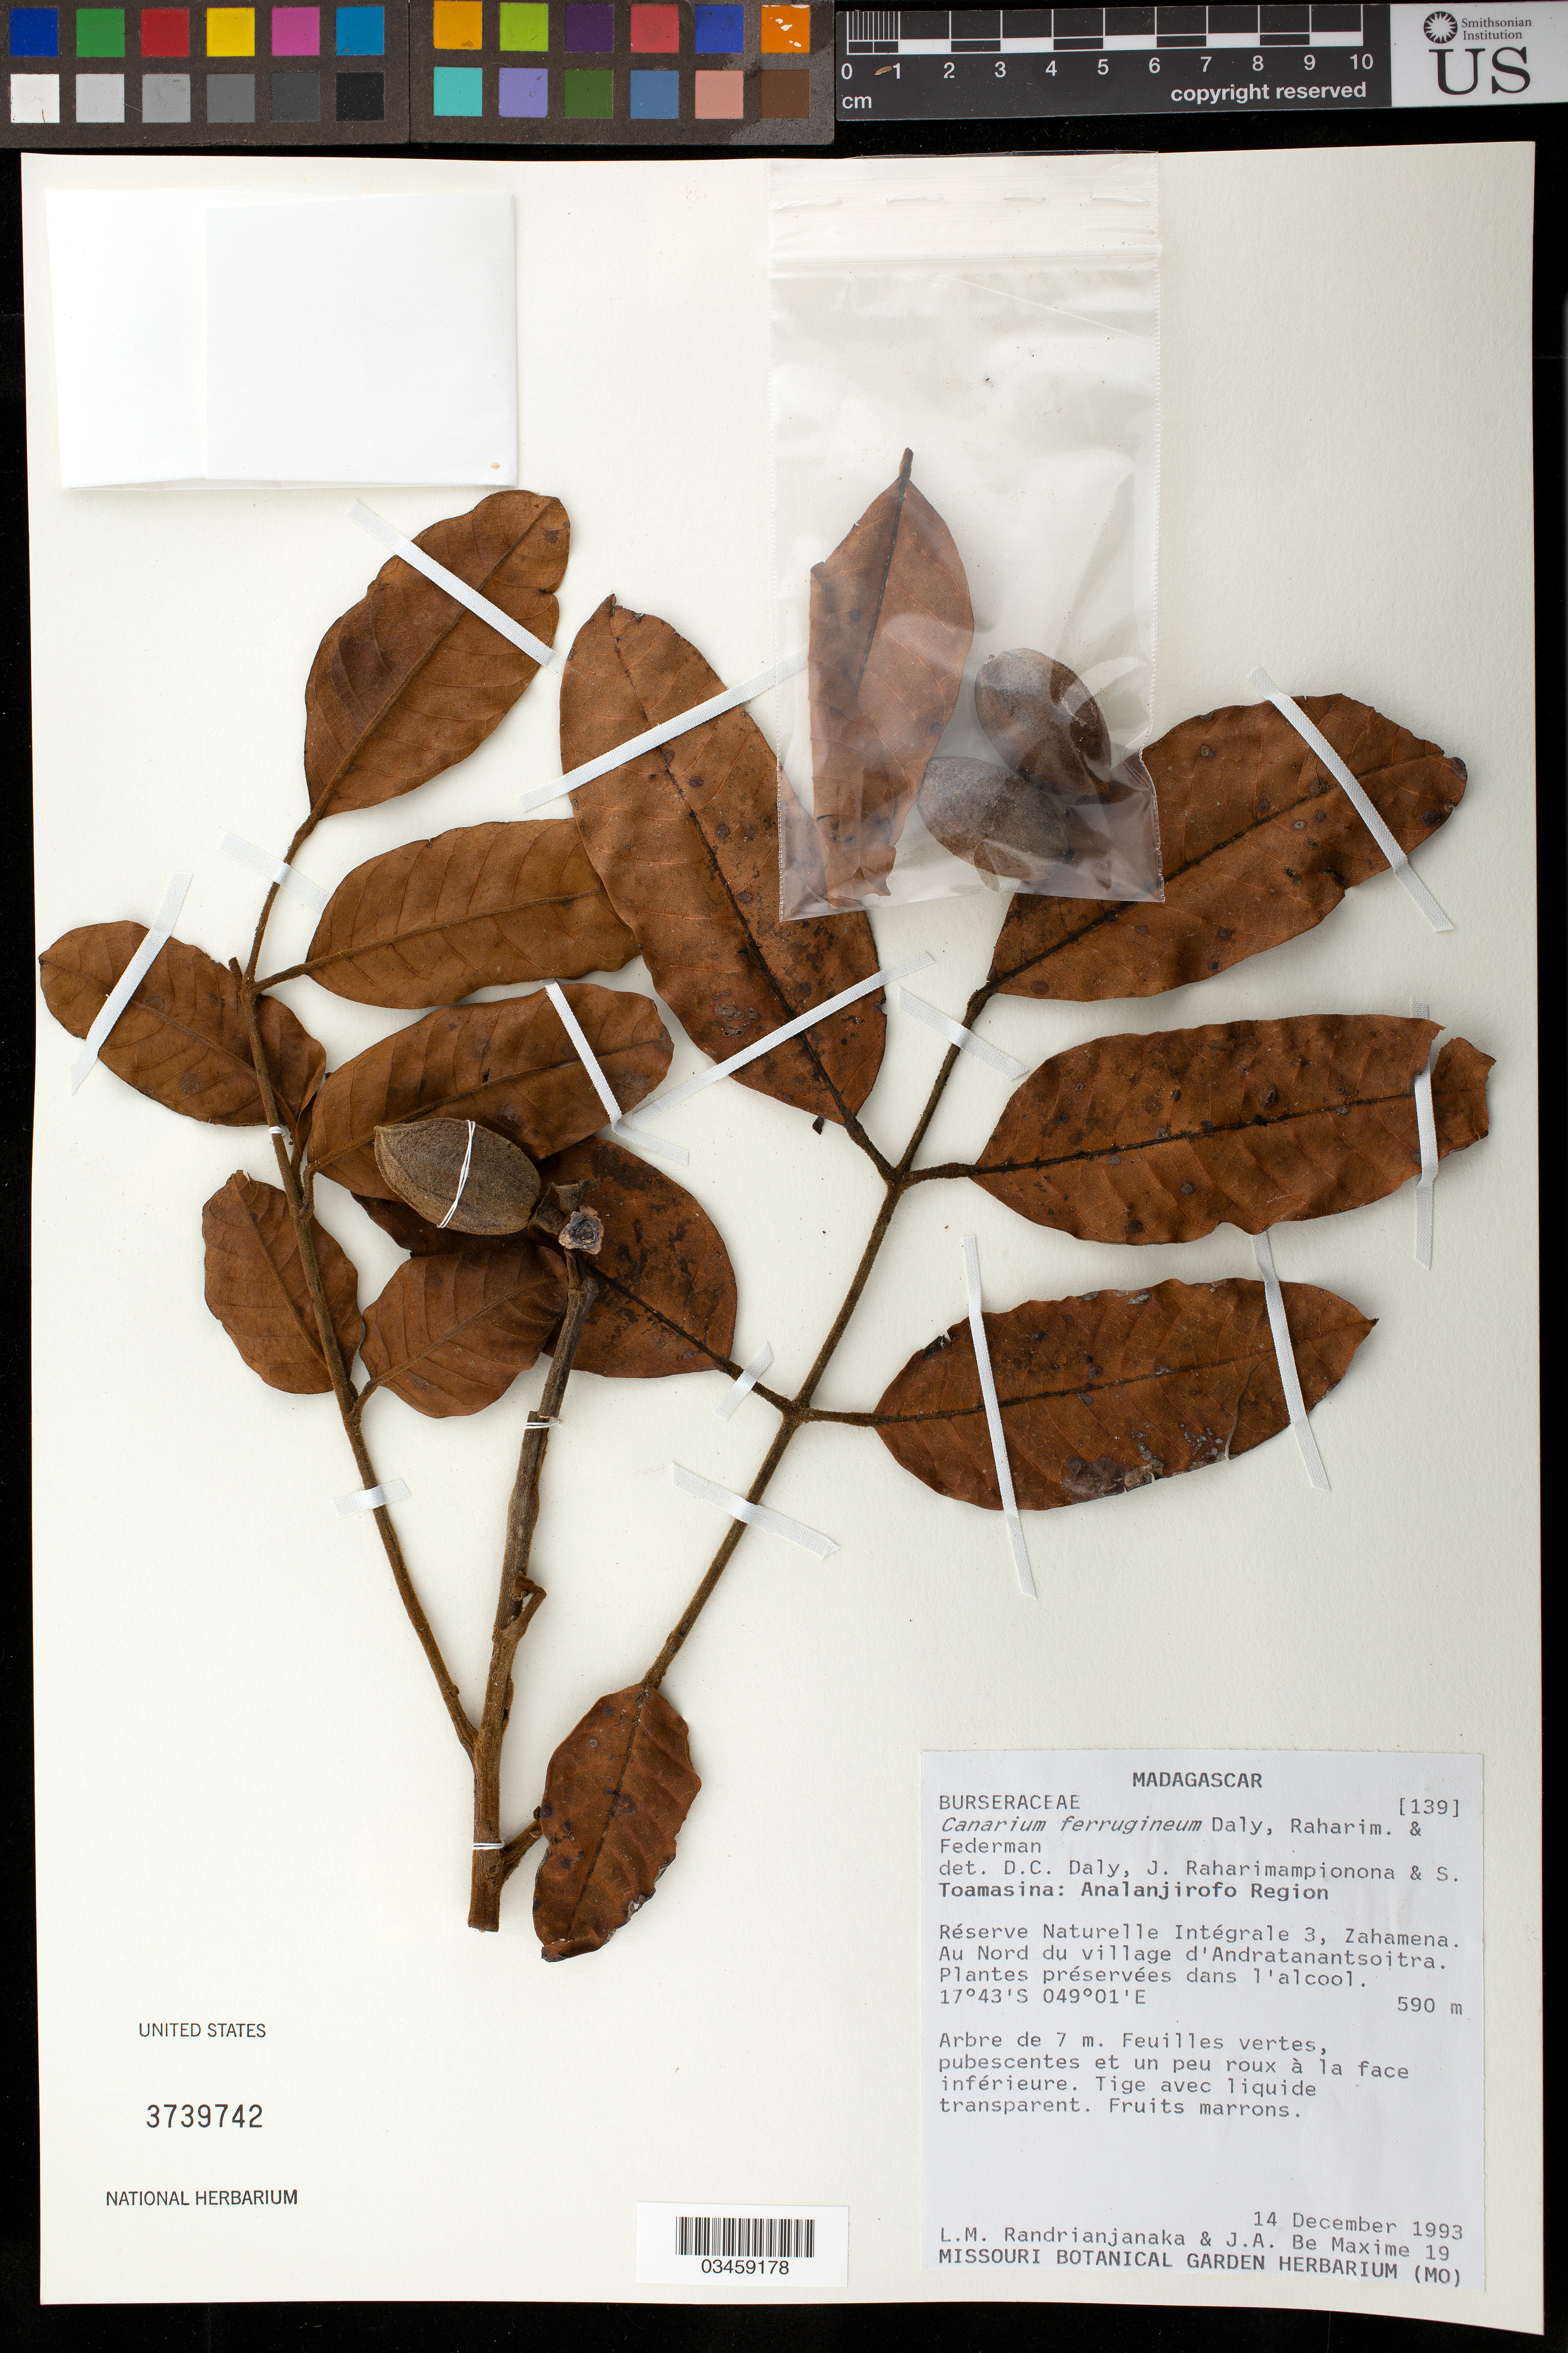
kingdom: Plantae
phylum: Tracheophyta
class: Magnoliopsida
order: Sapindales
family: Burseraceae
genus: Canarium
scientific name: Canarium ferrugineum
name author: Daly et al.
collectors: L. Randrianjanaka & B. Arnaud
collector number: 19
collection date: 1993-12-14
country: Madagascar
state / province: Analanjirofo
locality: Réserve Naturelle Intégrale 3, Zahamena. Au Nord du village d'Andratanantsoitra.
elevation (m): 590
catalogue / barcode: US 3739742